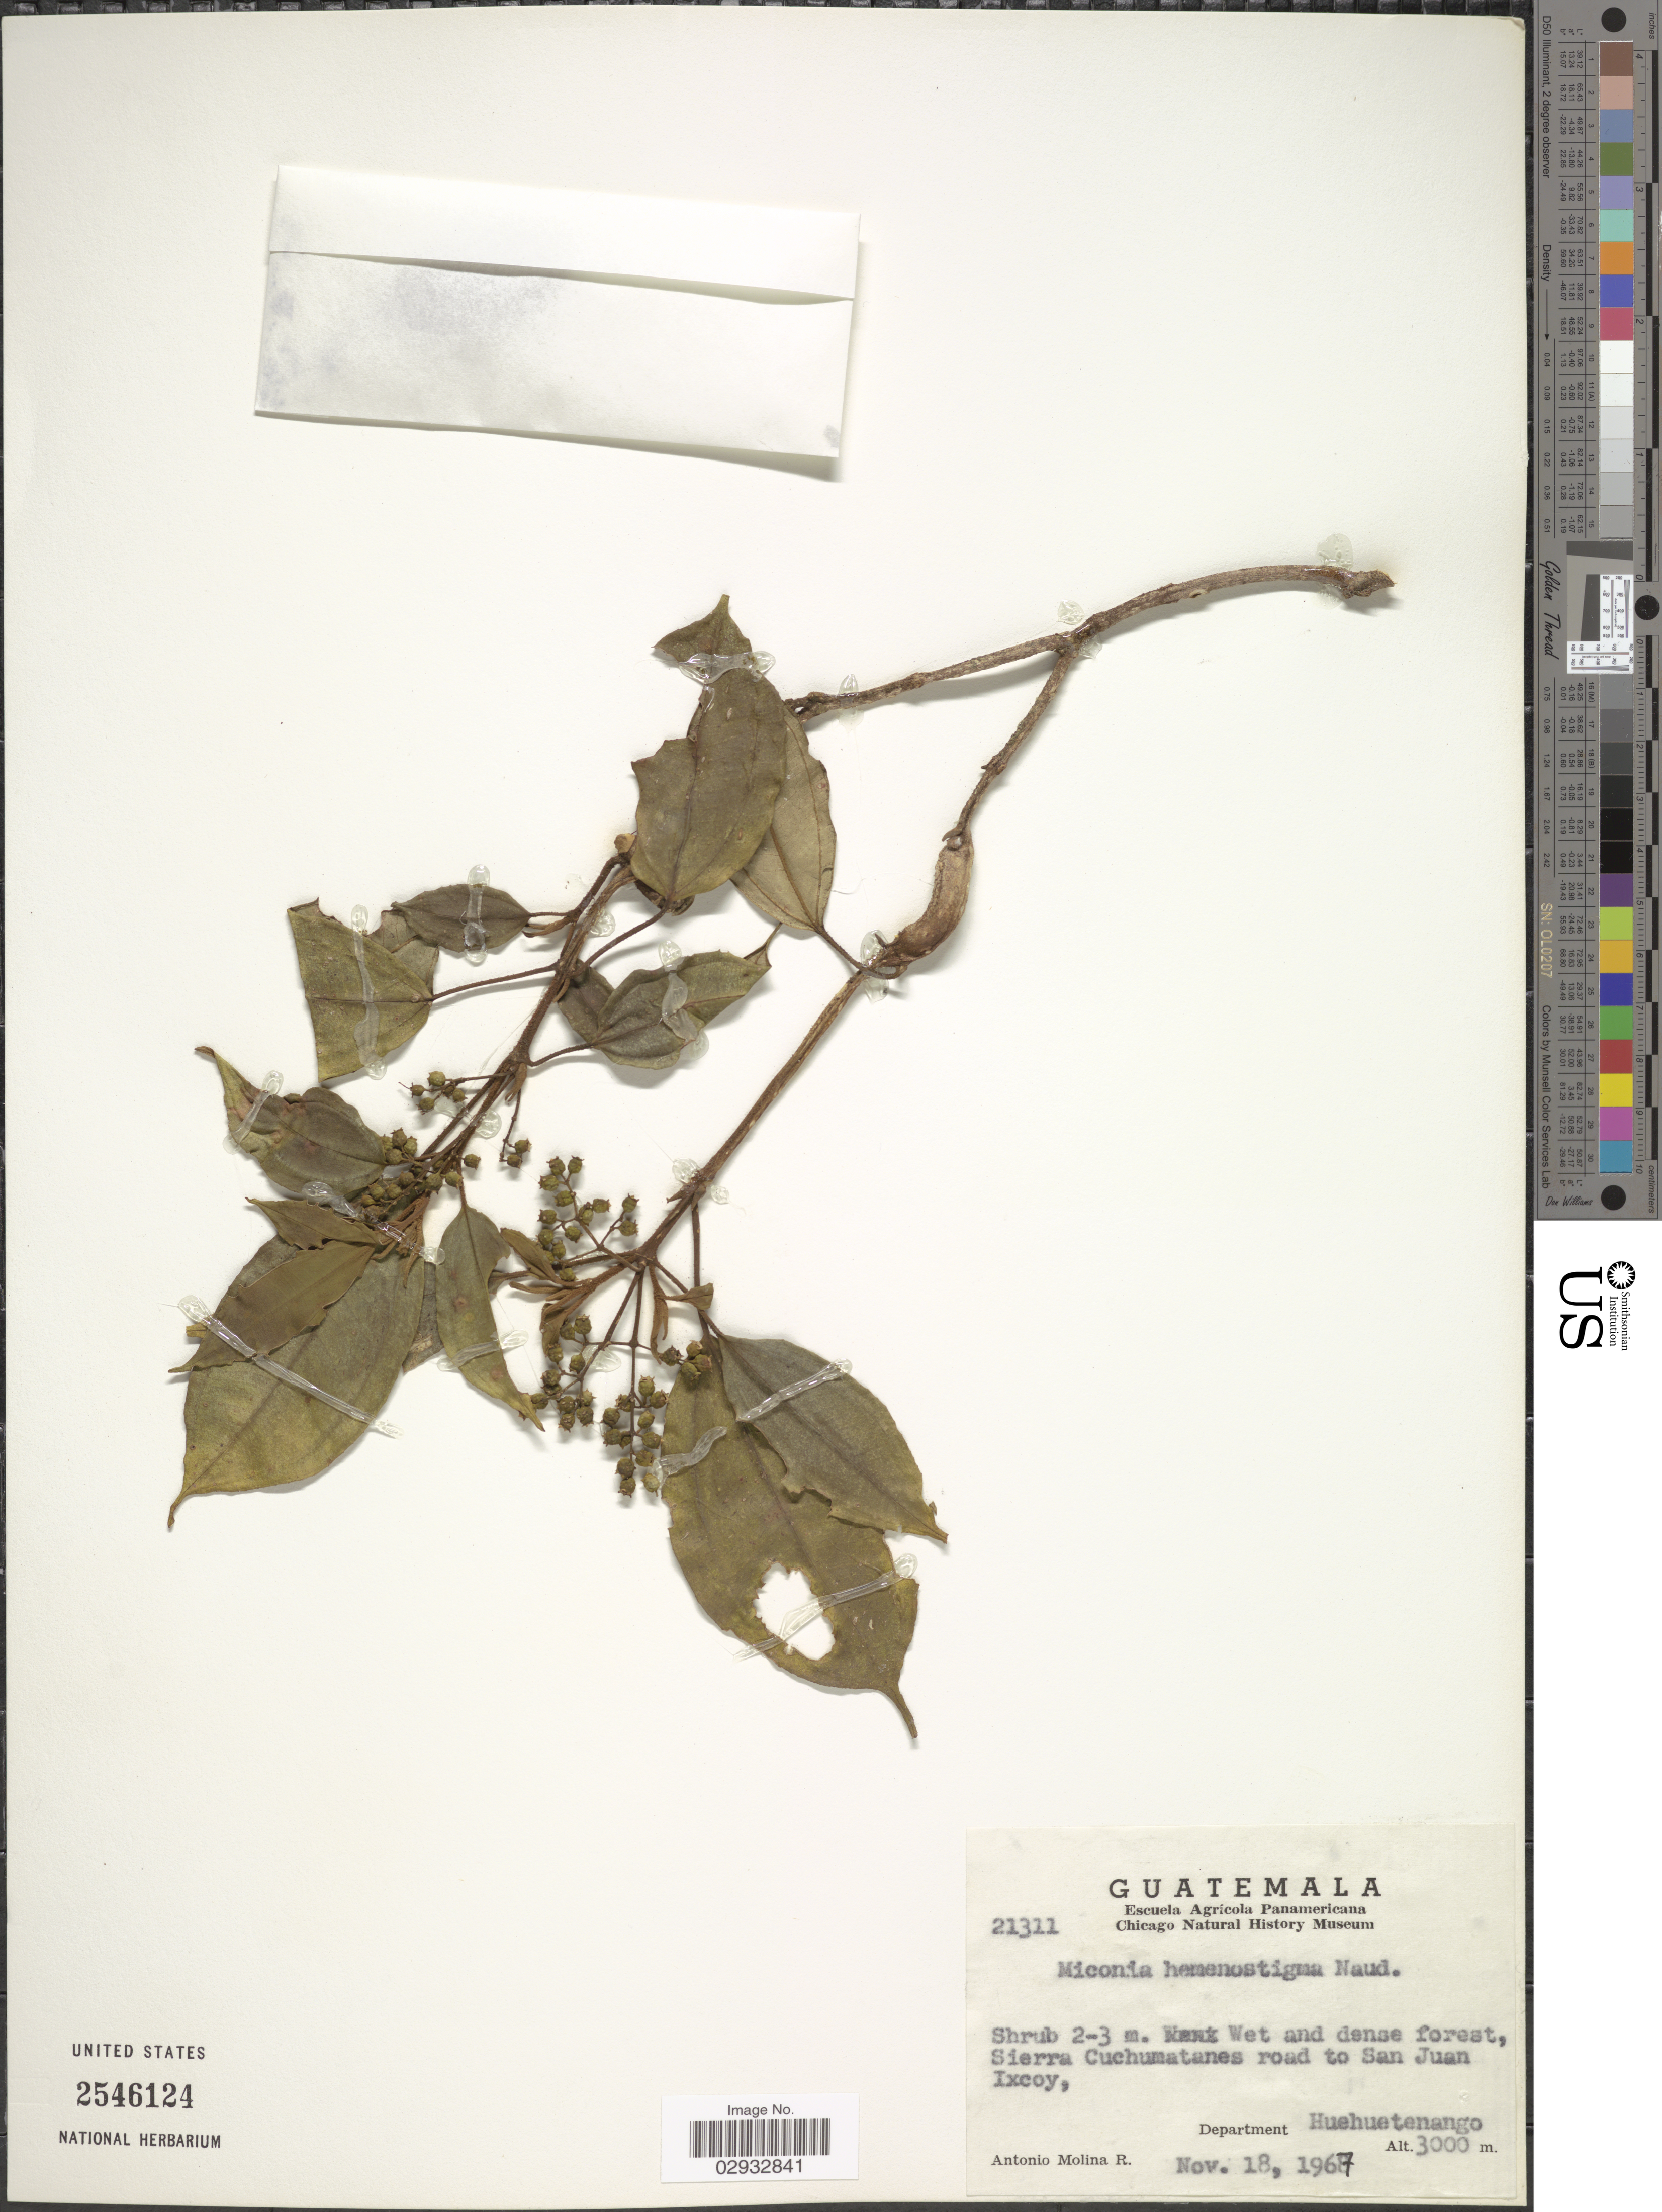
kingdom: Plantae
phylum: Tracheophyta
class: Magnoliopsida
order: Myrtales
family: Melastomataceae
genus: Miconia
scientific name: Miconia hemenostigma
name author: Naudin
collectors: A. Molina R.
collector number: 21311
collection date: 1967-11-18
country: Guatemala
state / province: Huehuetenango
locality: Sierra Cuchamatanes road to San Juan Ixcoy, Department Huehuetenango.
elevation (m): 3000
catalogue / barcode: US 2546124